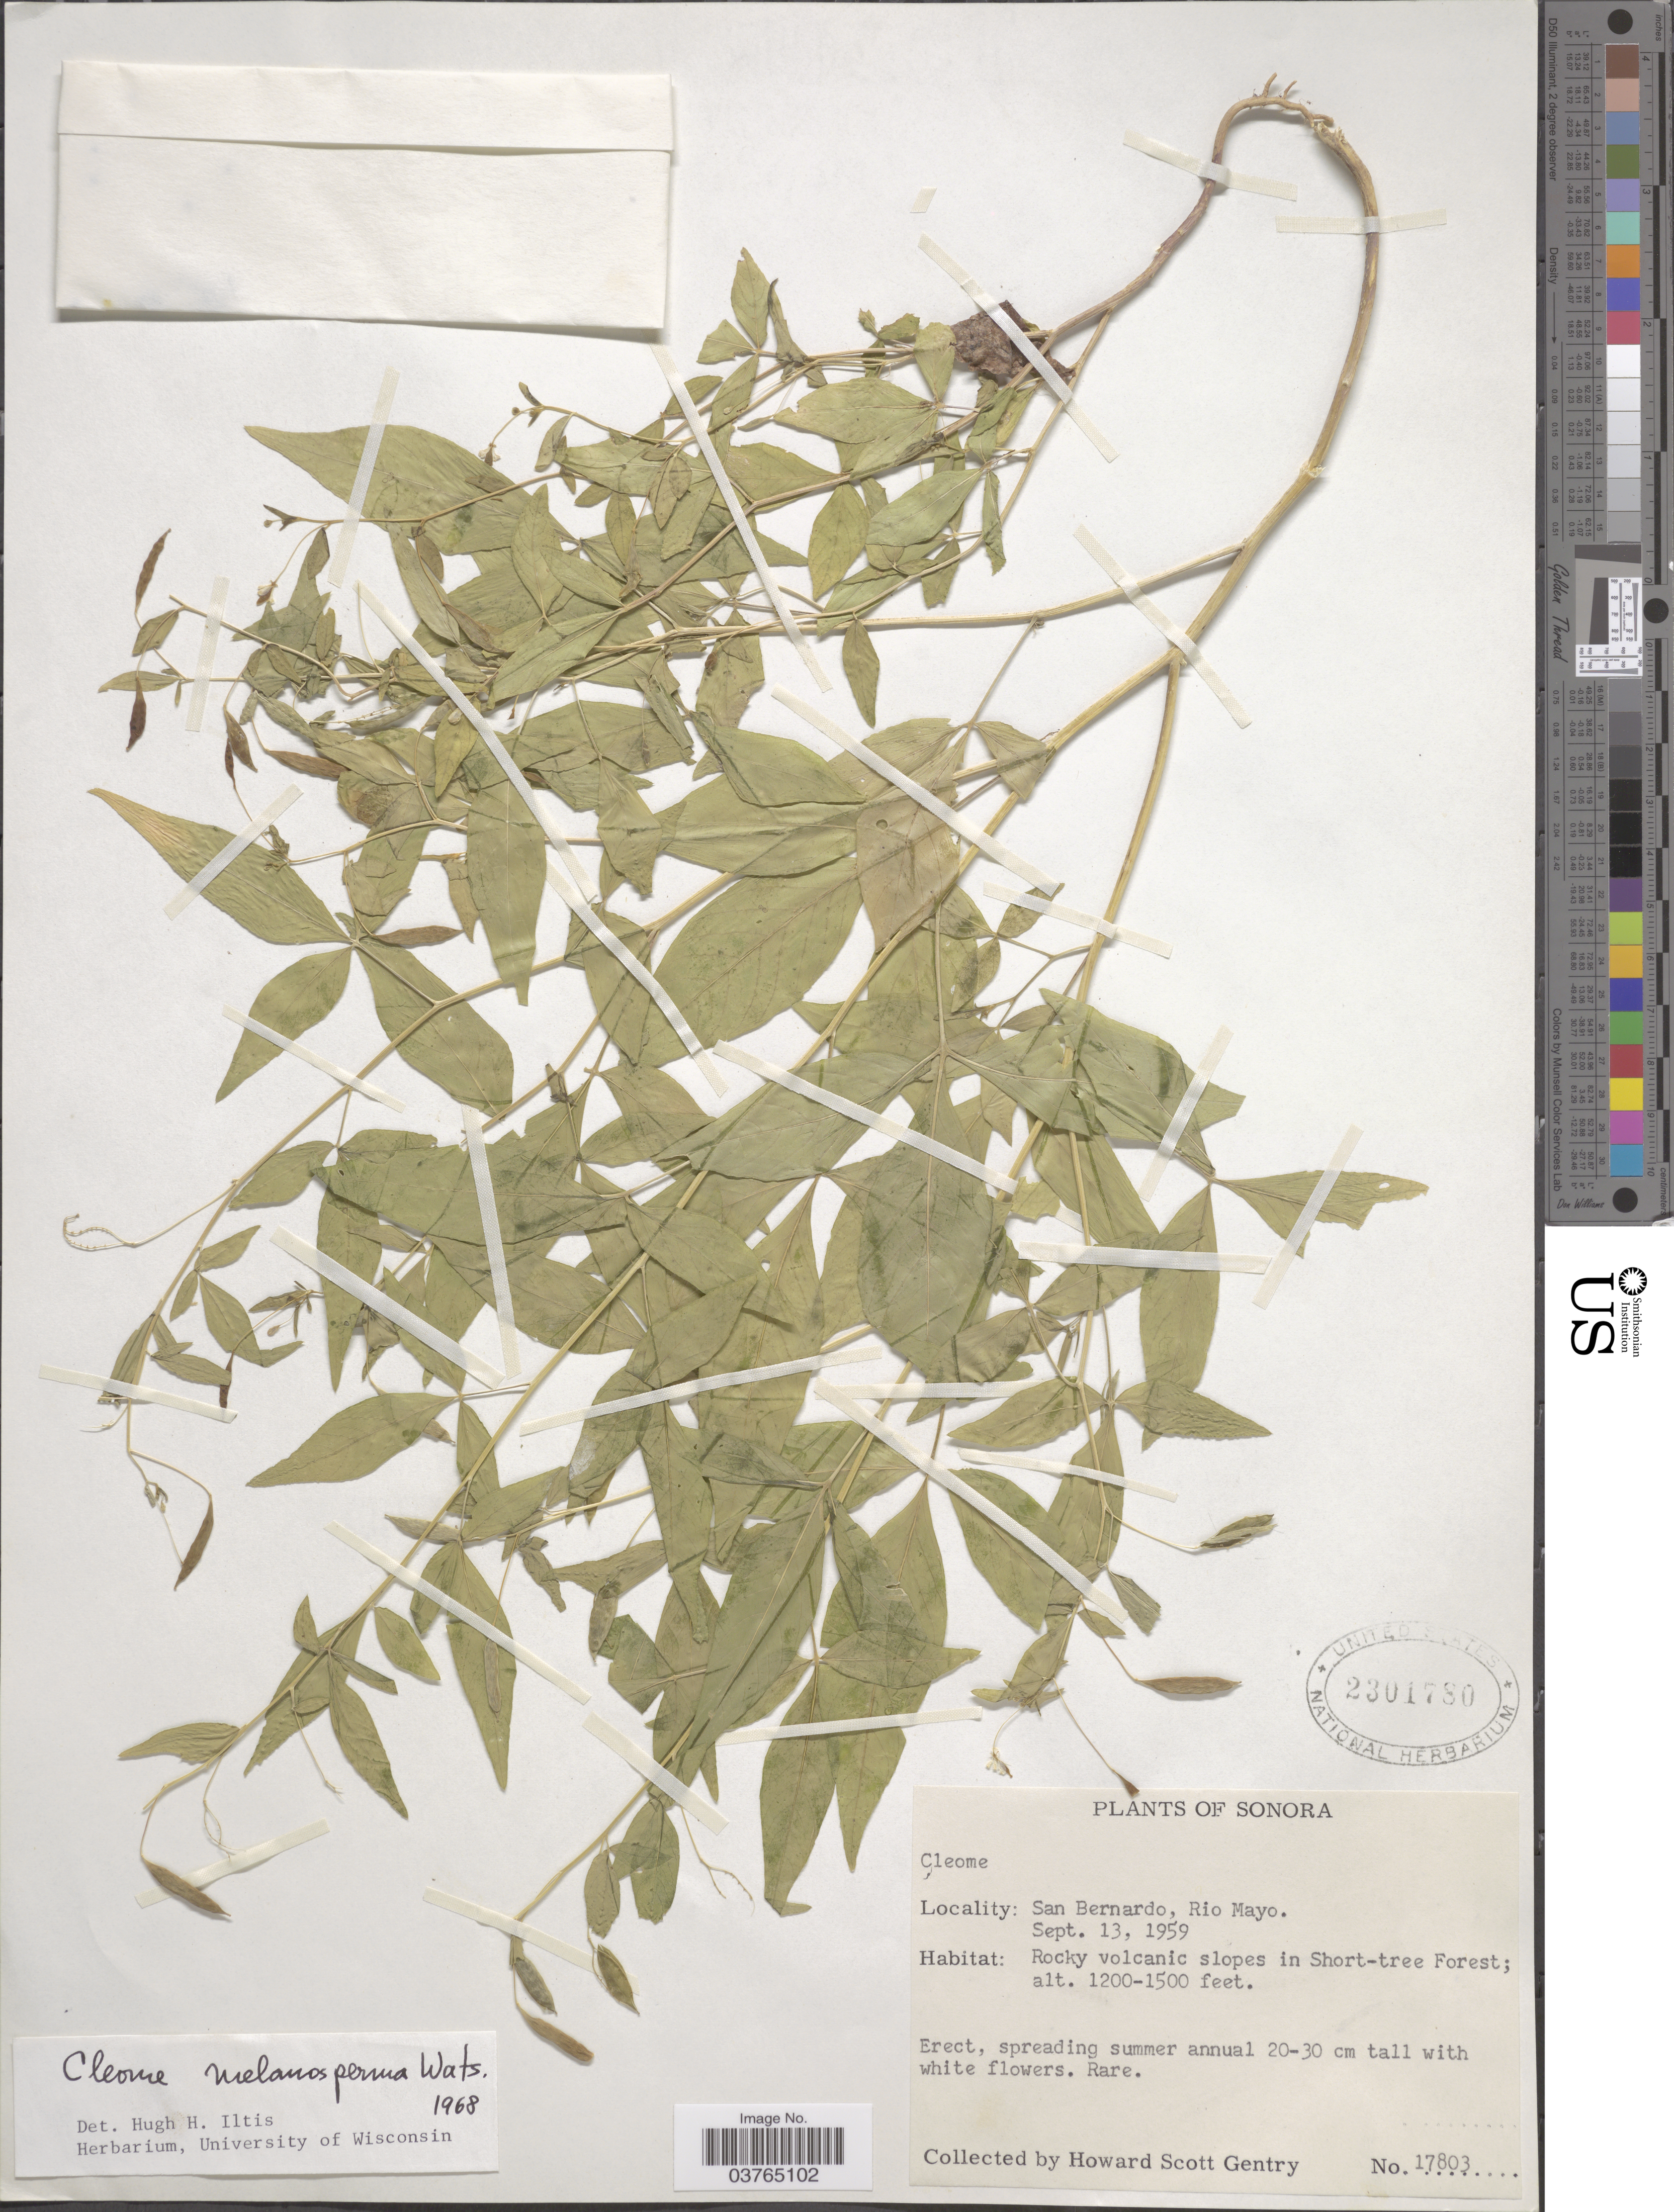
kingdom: Plantae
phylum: Tracheophyta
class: Magnoliopsida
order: Brassicales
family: Cleomaceae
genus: Cleoserrata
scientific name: Cleoserrata melanosperma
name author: (S. Watson) Roalson & Soares Neto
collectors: H. S. Gentry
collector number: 17803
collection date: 1959-09-13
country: Mexico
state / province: Sonora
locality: San Bernardo, Rio Mayo.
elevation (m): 366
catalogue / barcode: US 2301780